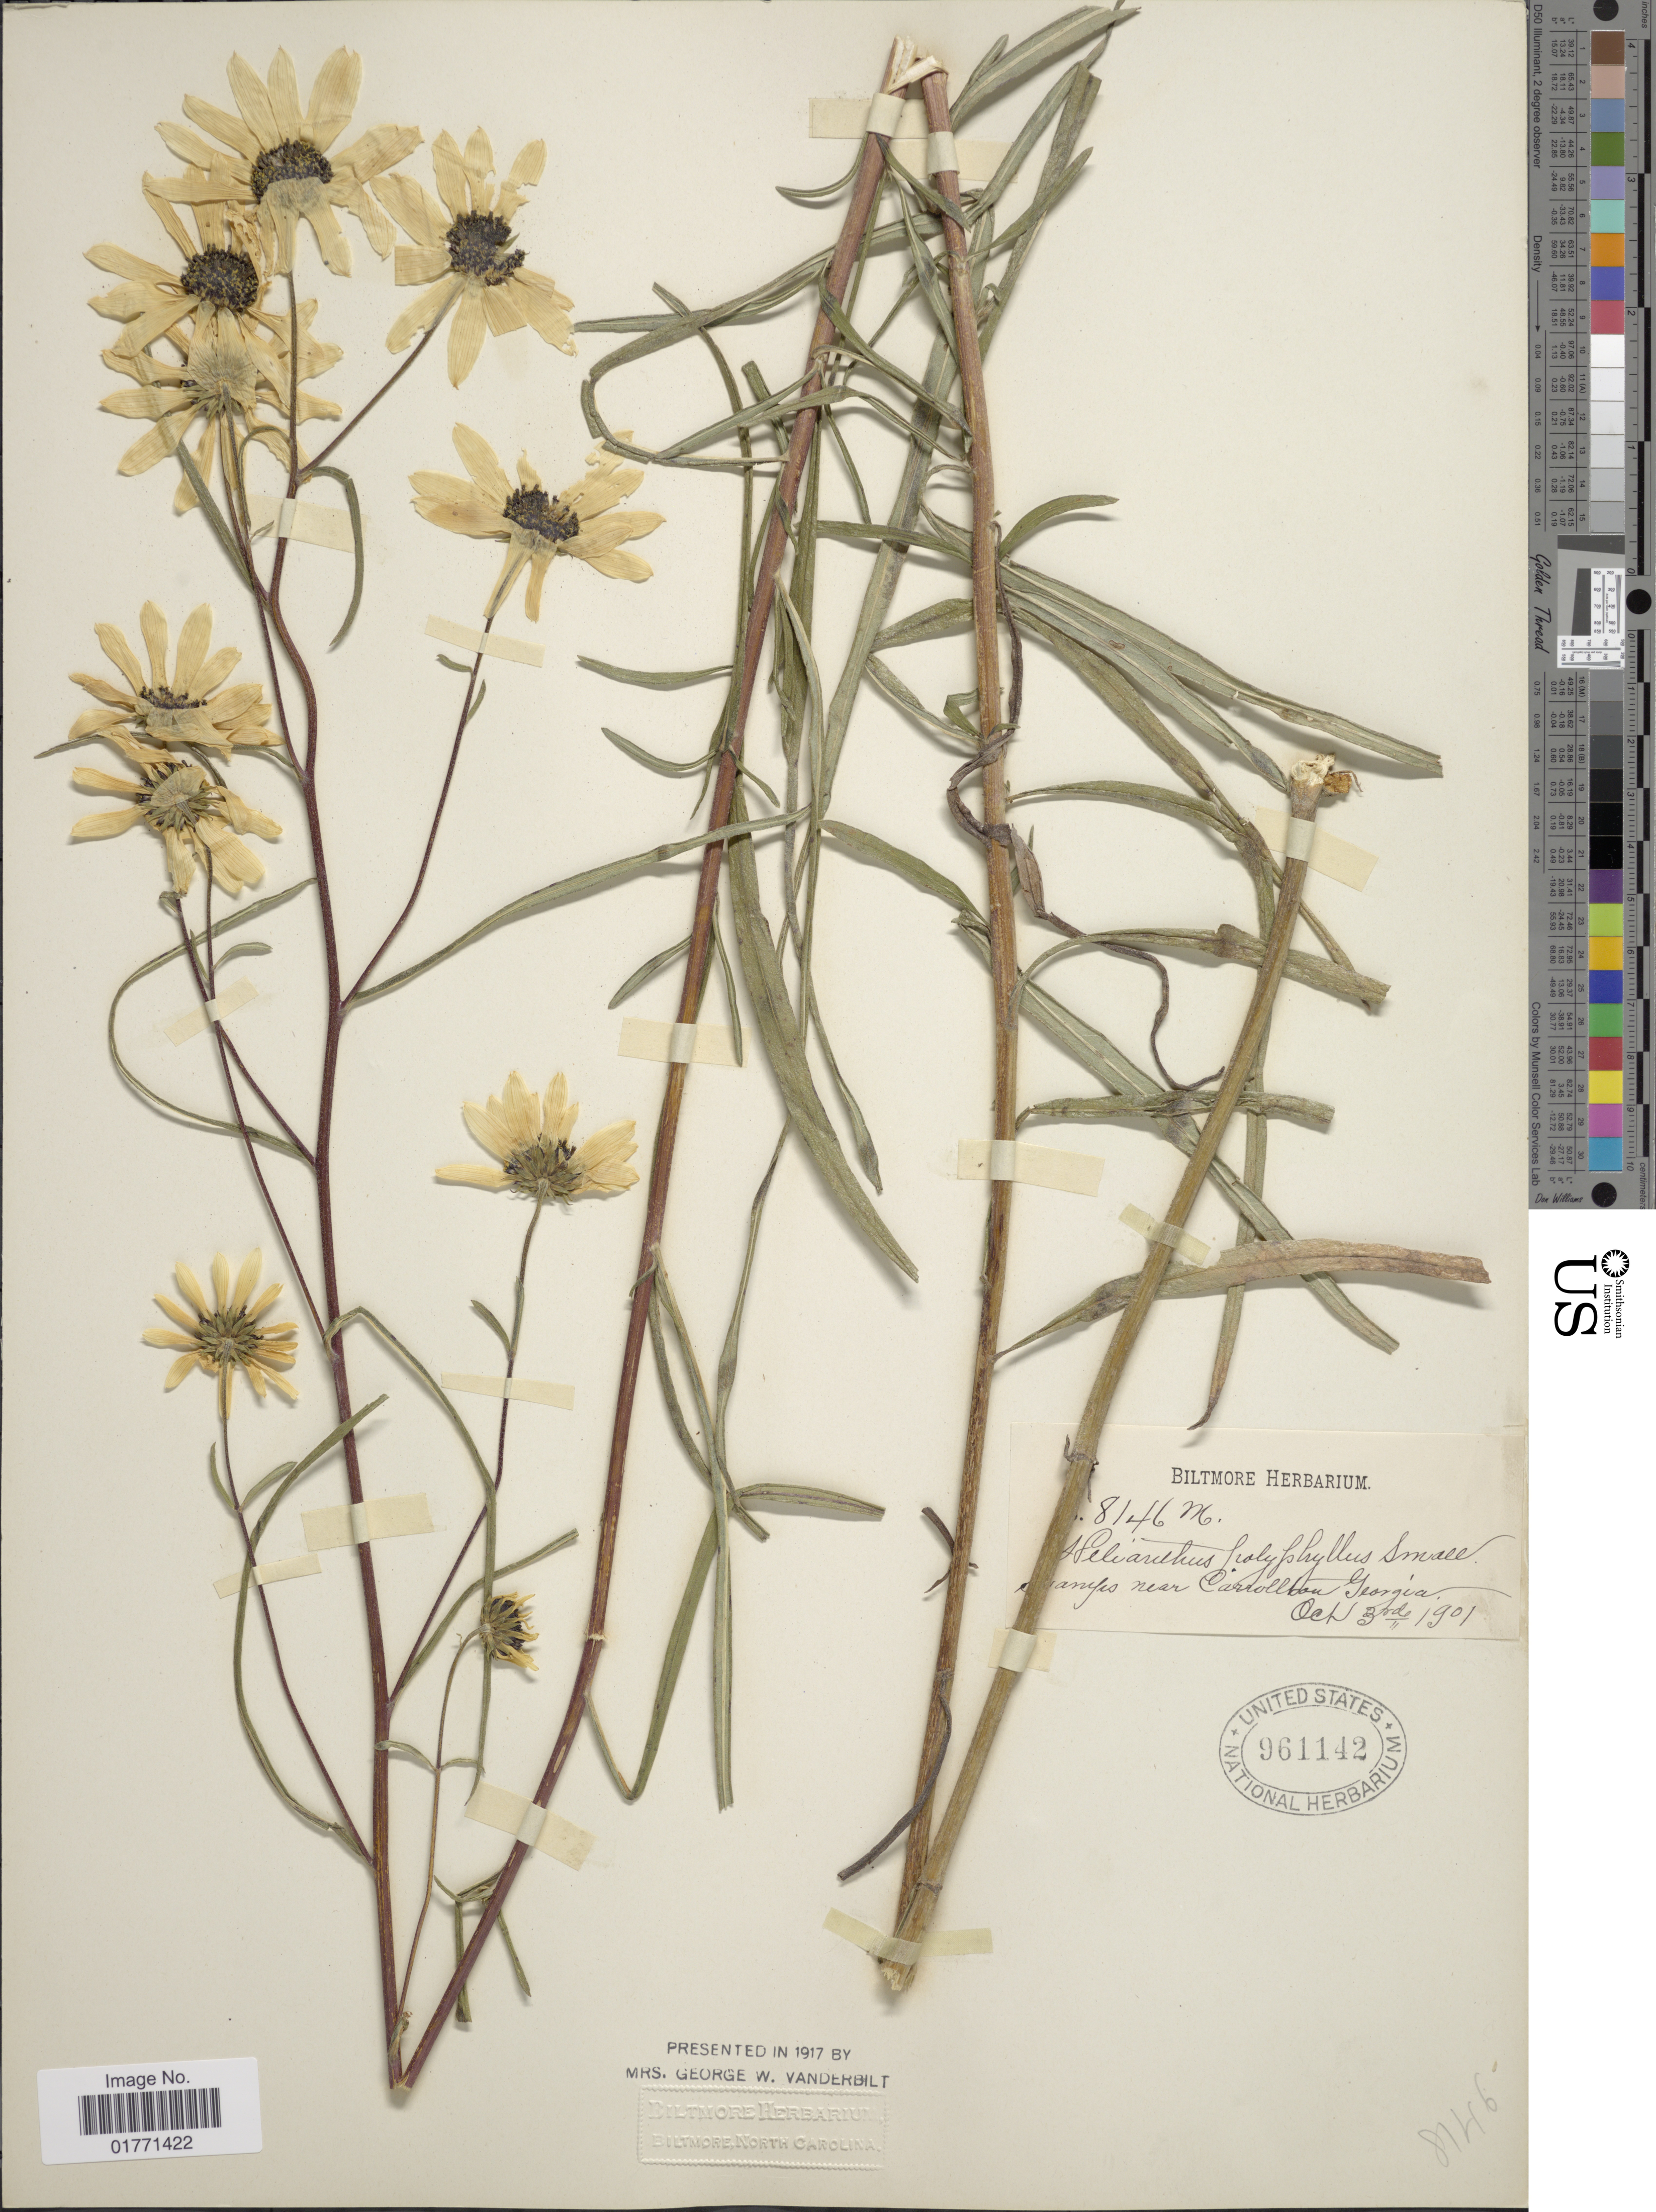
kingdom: Plantae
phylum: Tracheophyta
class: Magnoliopsida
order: Asterales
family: Asteraceae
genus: Helianthus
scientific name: Helianthus polyphyllus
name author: Small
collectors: ex herb. Biltmore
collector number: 8146M*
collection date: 1901-10-03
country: United States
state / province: Georgia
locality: Ranges near Carrolton.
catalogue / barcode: US 961142